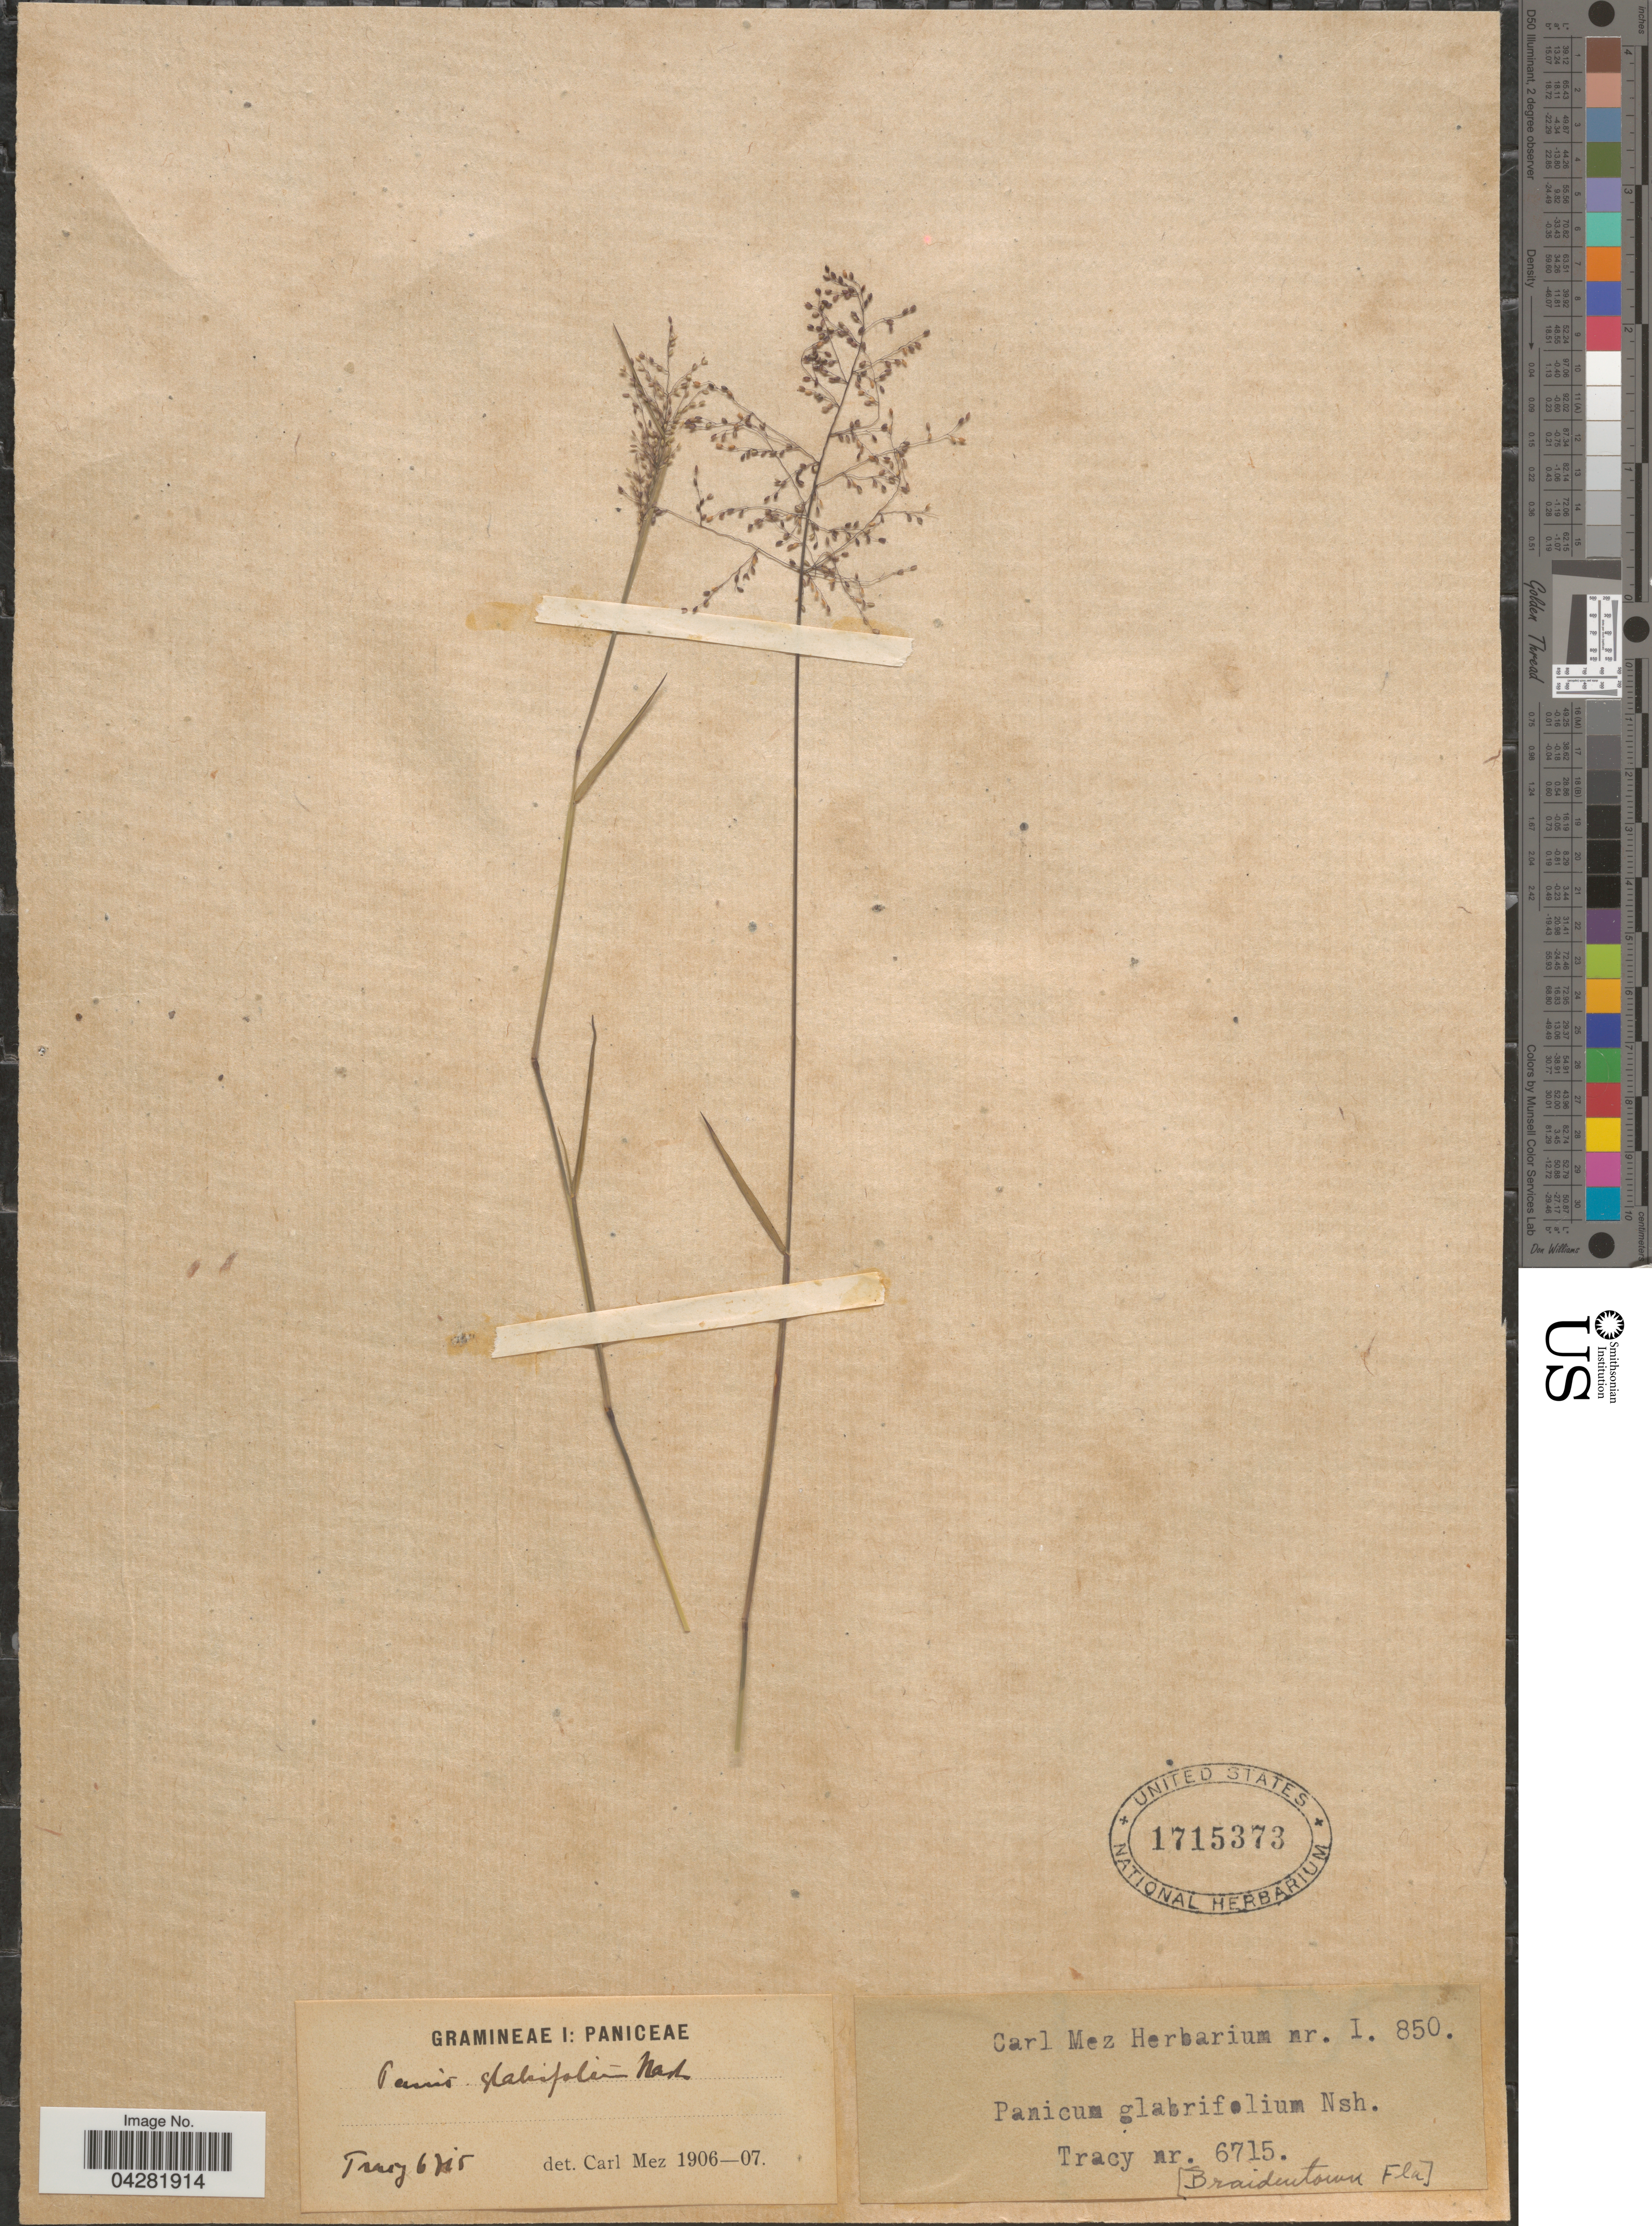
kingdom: Plantae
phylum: Tracheophyta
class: Liliopsida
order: Poales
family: Poaceae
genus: Dichanthelium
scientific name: Dichanthelium ensifolium var. ensifolium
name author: (Baldwin ex Elliot) Gould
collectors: -. Tracy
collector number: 6715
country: United States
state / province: Florida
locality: Braidentown.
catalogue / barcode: US 1715373